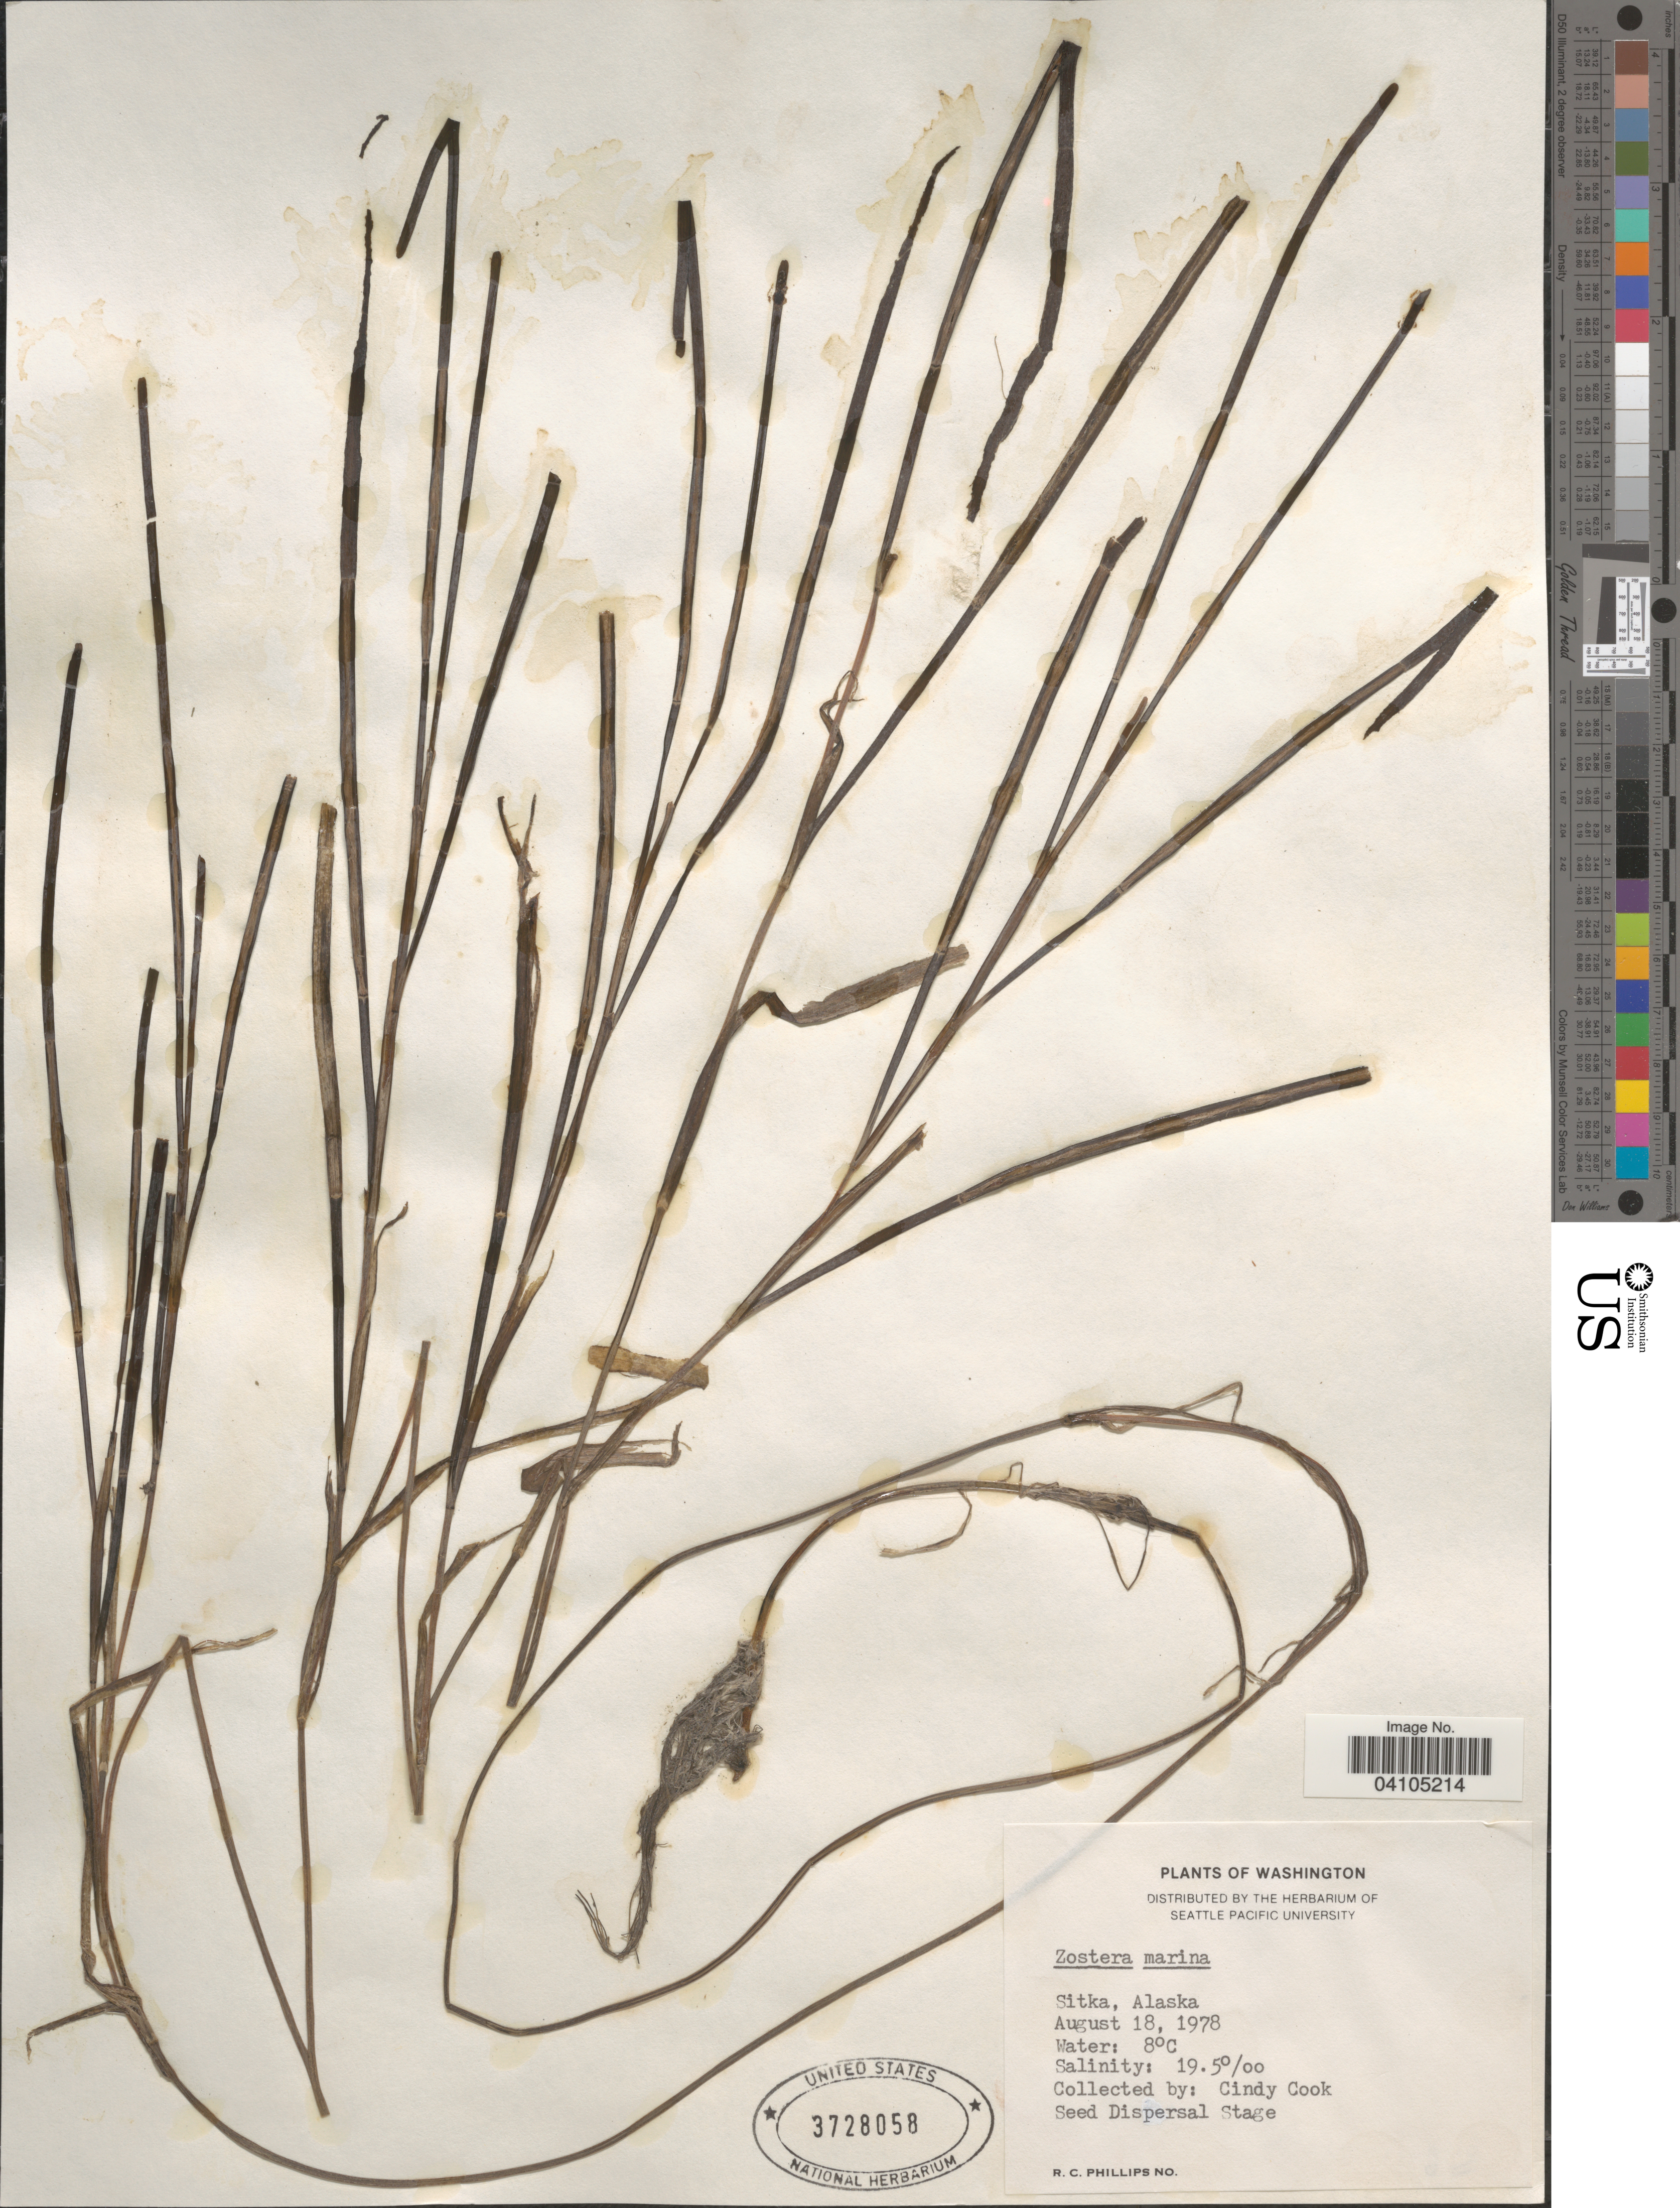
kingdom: Plantae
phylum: Tracheophyta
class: Liliopsida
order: Alismatales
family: Zosteraceae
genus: Zostera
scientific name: Zostera marina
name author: L.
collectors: C. D. K. Cook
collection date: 1978-08-18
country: United States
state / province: Alaska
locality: Sitka.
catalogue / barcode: US 3728058